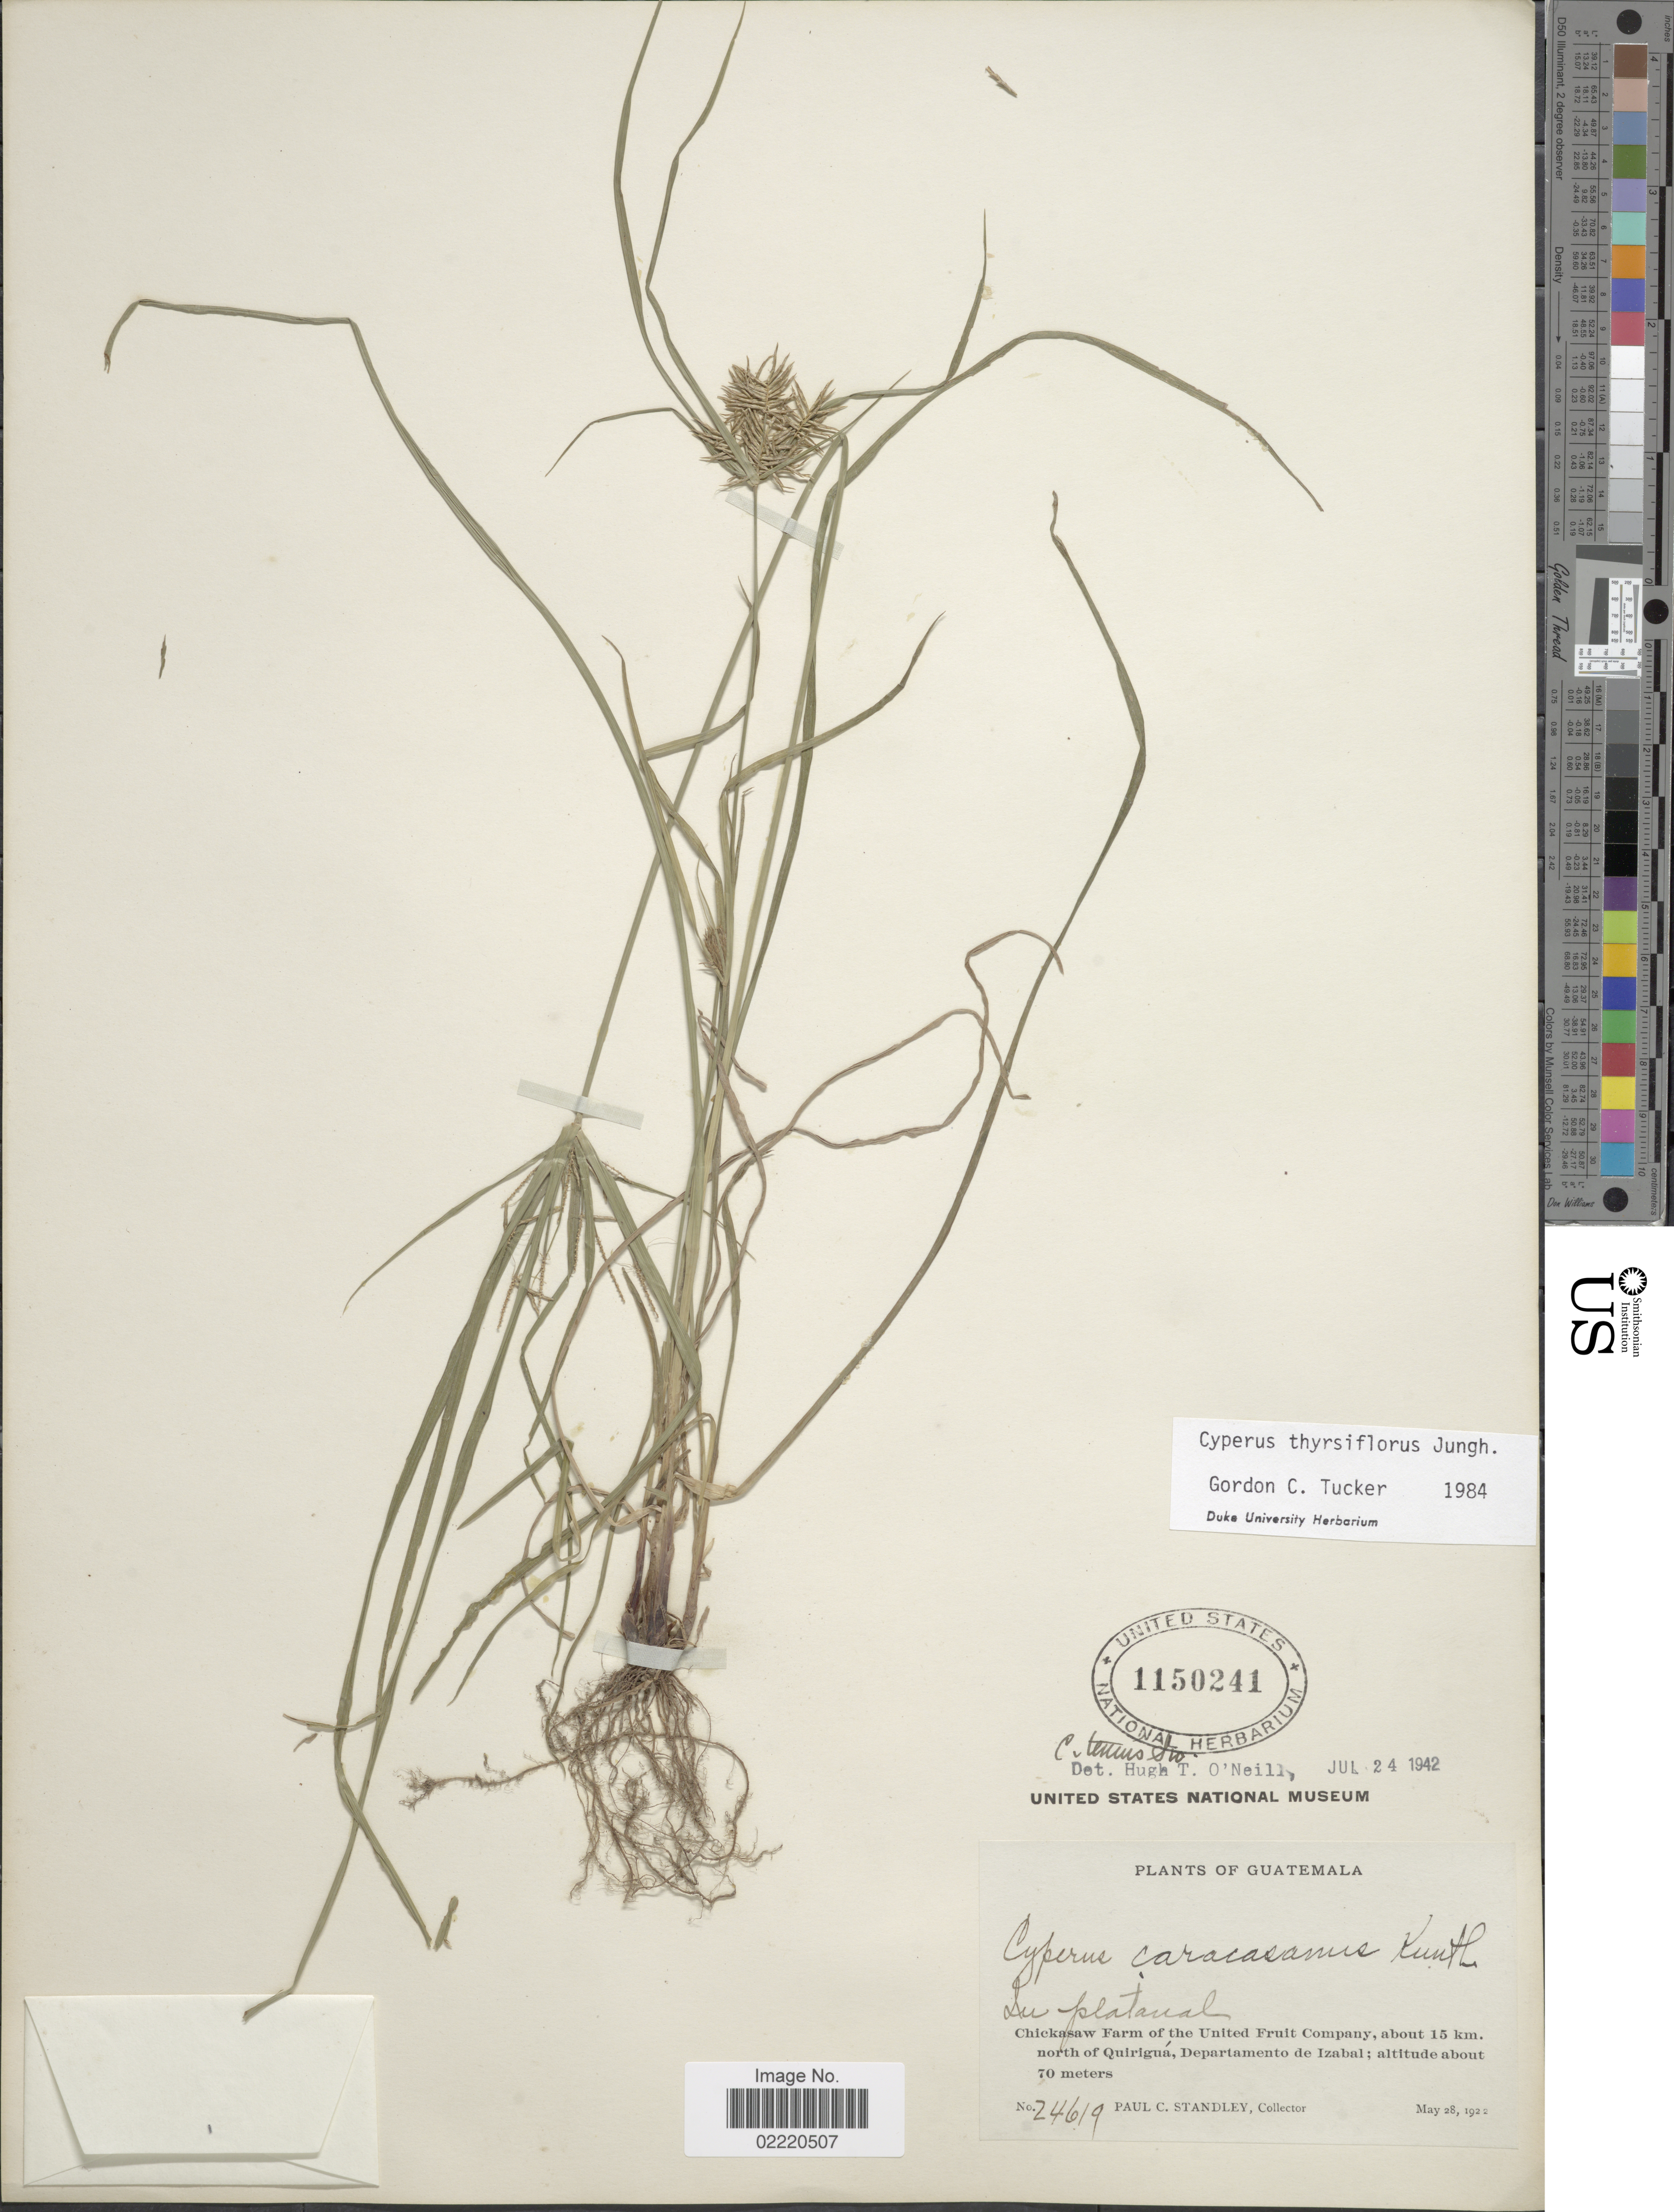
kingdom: Plantae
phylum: Tracheophyta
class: Liliopsida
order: Poales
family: Cyperaceae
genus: Cyperus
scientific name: Cyperus thyrsiflorus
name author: Jungh.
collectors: P. C. Standley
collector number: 24619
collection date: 1922-05-28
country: Guatemala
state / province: Izabal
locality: In platanal, Chickasaw Farm of the United Fruit Company, about 15 km. north of Quirigua.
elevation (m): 70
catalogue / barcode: US 1150241